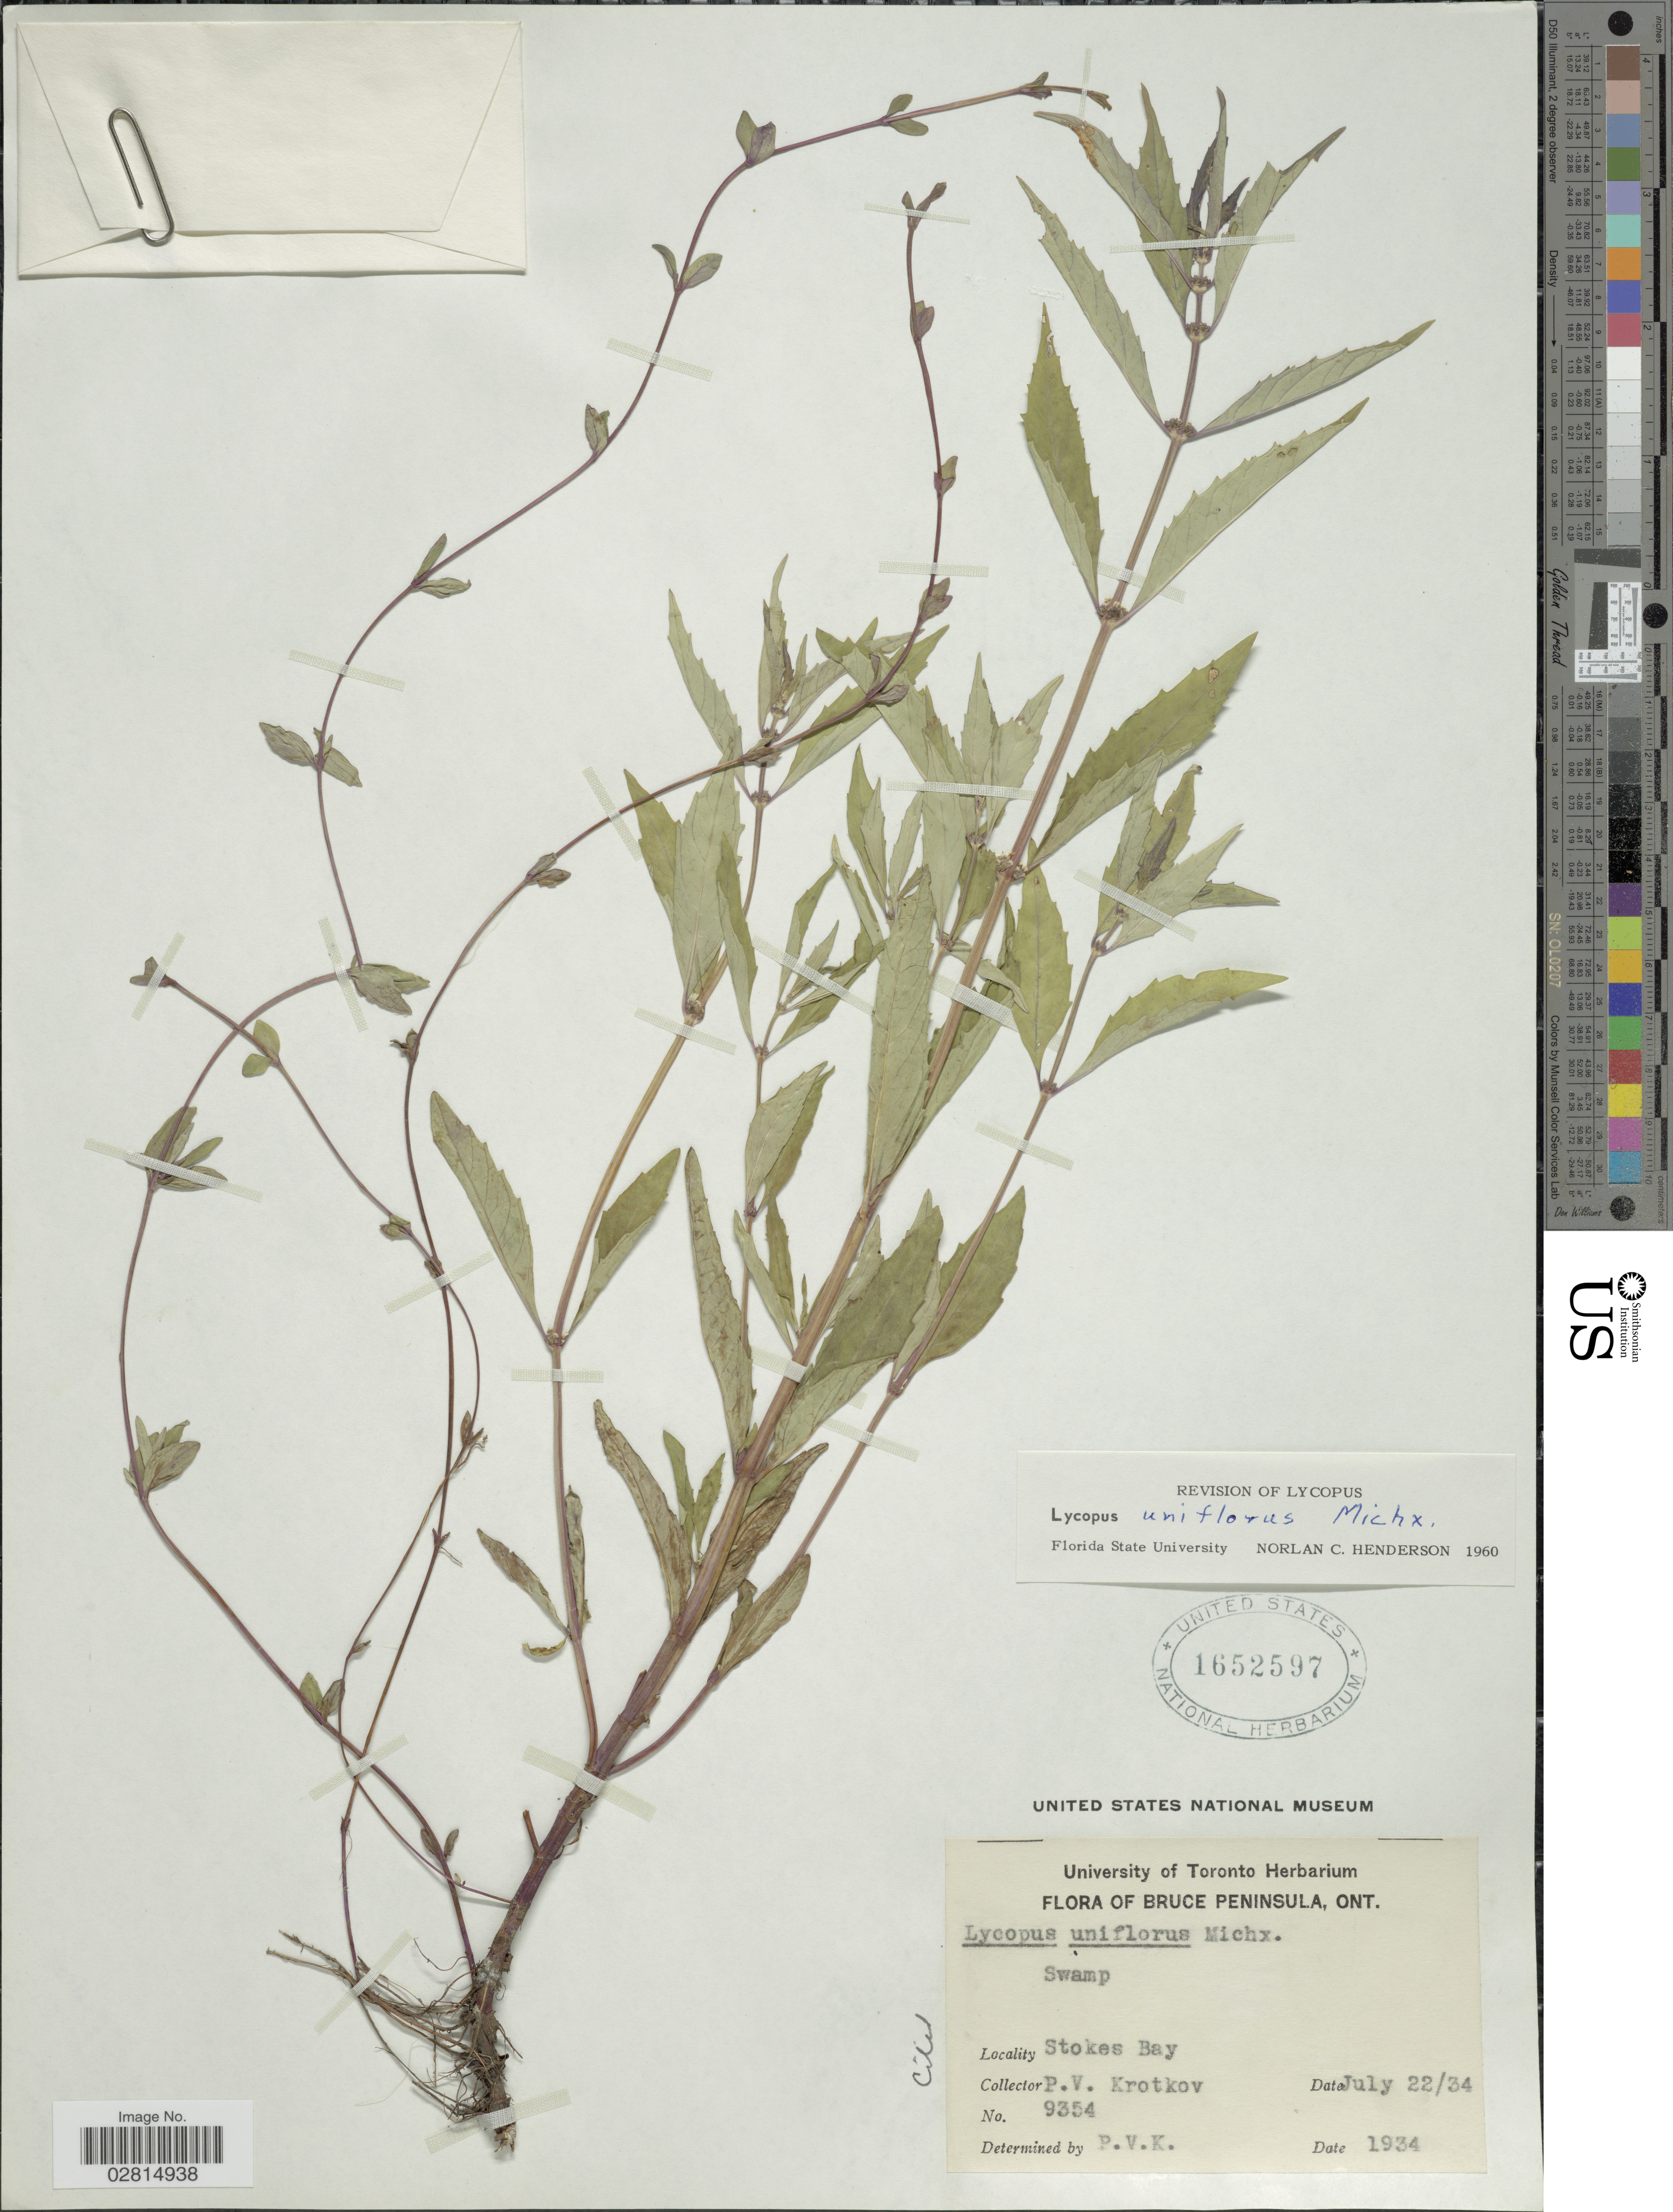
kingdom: Plantae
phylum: Tracheophyta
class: Magnoliopsida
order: Lamiales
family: Lamiaceae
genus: Lycopus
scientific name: Lycopus uniflorus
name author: Michx.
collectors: P. V. Krotkov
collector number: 9354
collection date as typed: Transcribed d/m/y: 22/7/34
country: Canada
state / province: Ontario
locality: Bruce Peninsula, Ont., Stokes Bay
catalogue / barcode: US 1652597